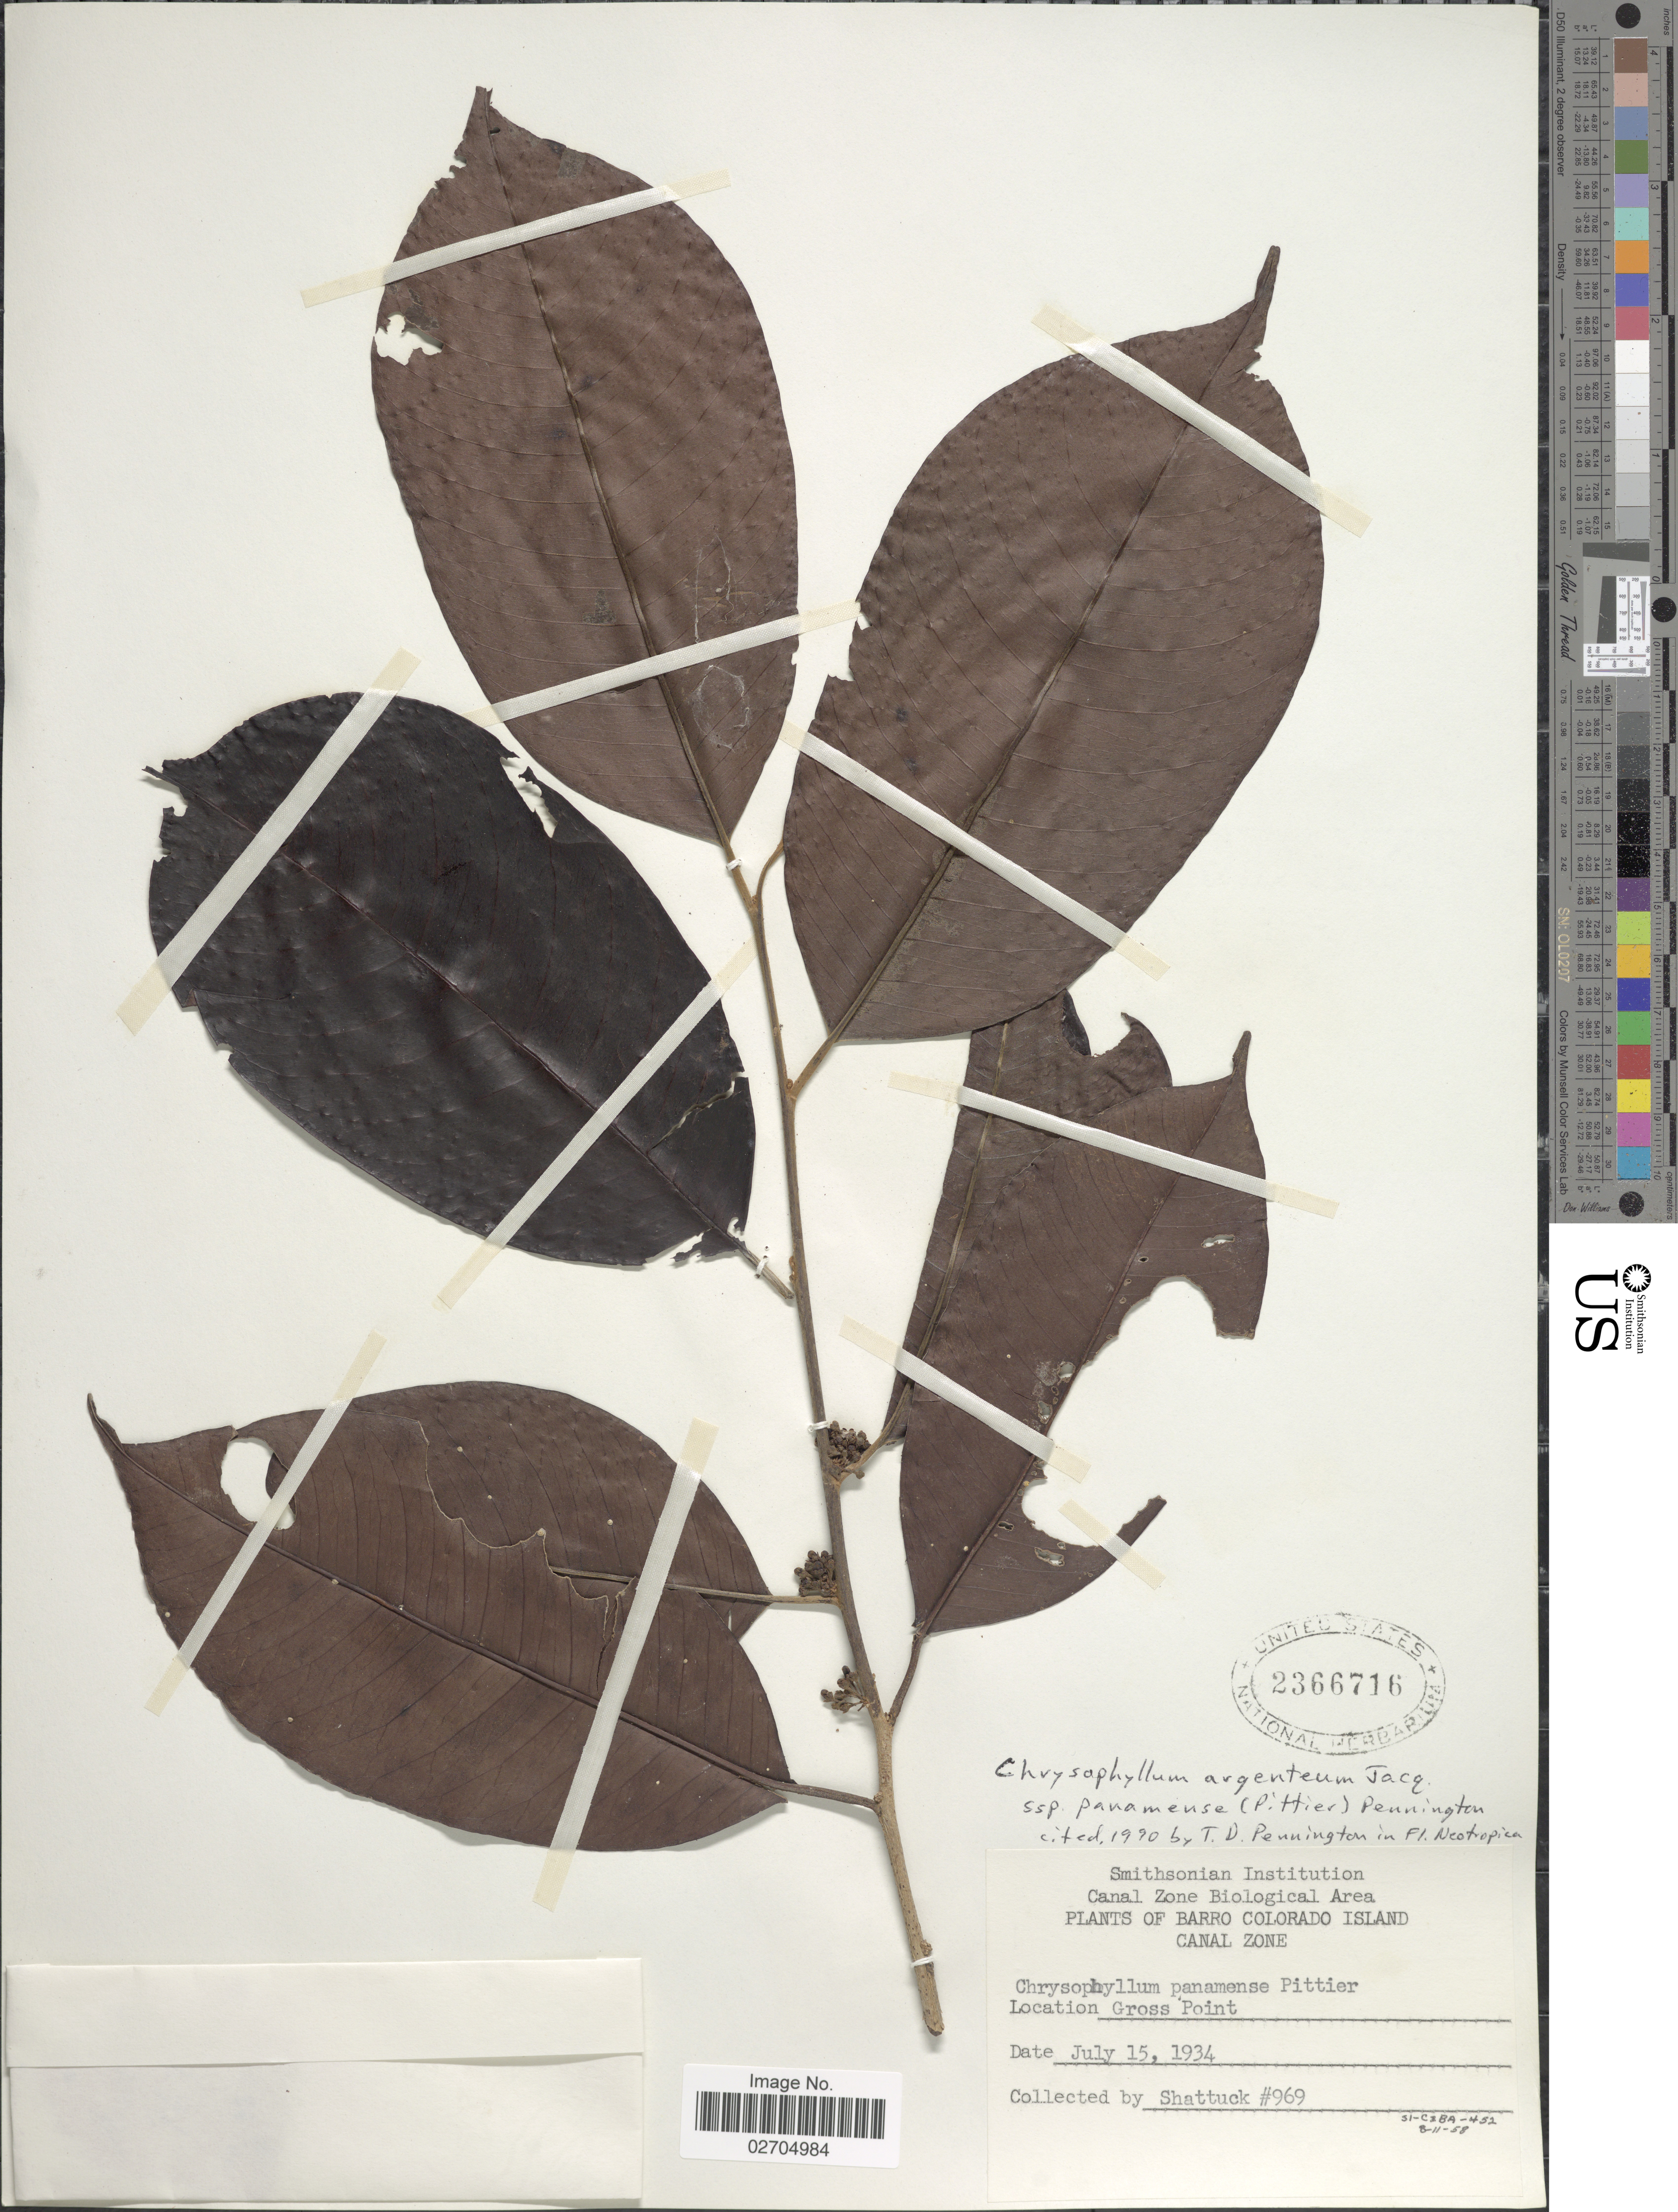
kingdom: Plantae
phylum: Tracheophyta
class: Magnoliopsida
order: Ericales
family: Sapotaceae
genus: Chrysophyllum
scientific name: Chrysophyllum argenteum subsp. panamense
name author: Jacq.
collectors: Shattuck, --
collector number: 969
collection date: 1934-07-15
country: Panama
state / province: Panamá Oeste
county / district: Canal Zone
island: Barro Colorado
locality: Barro Colorado Island, Canal Zone, Gross Point, Canal Zone Biological Area.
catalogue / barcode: US 2366716